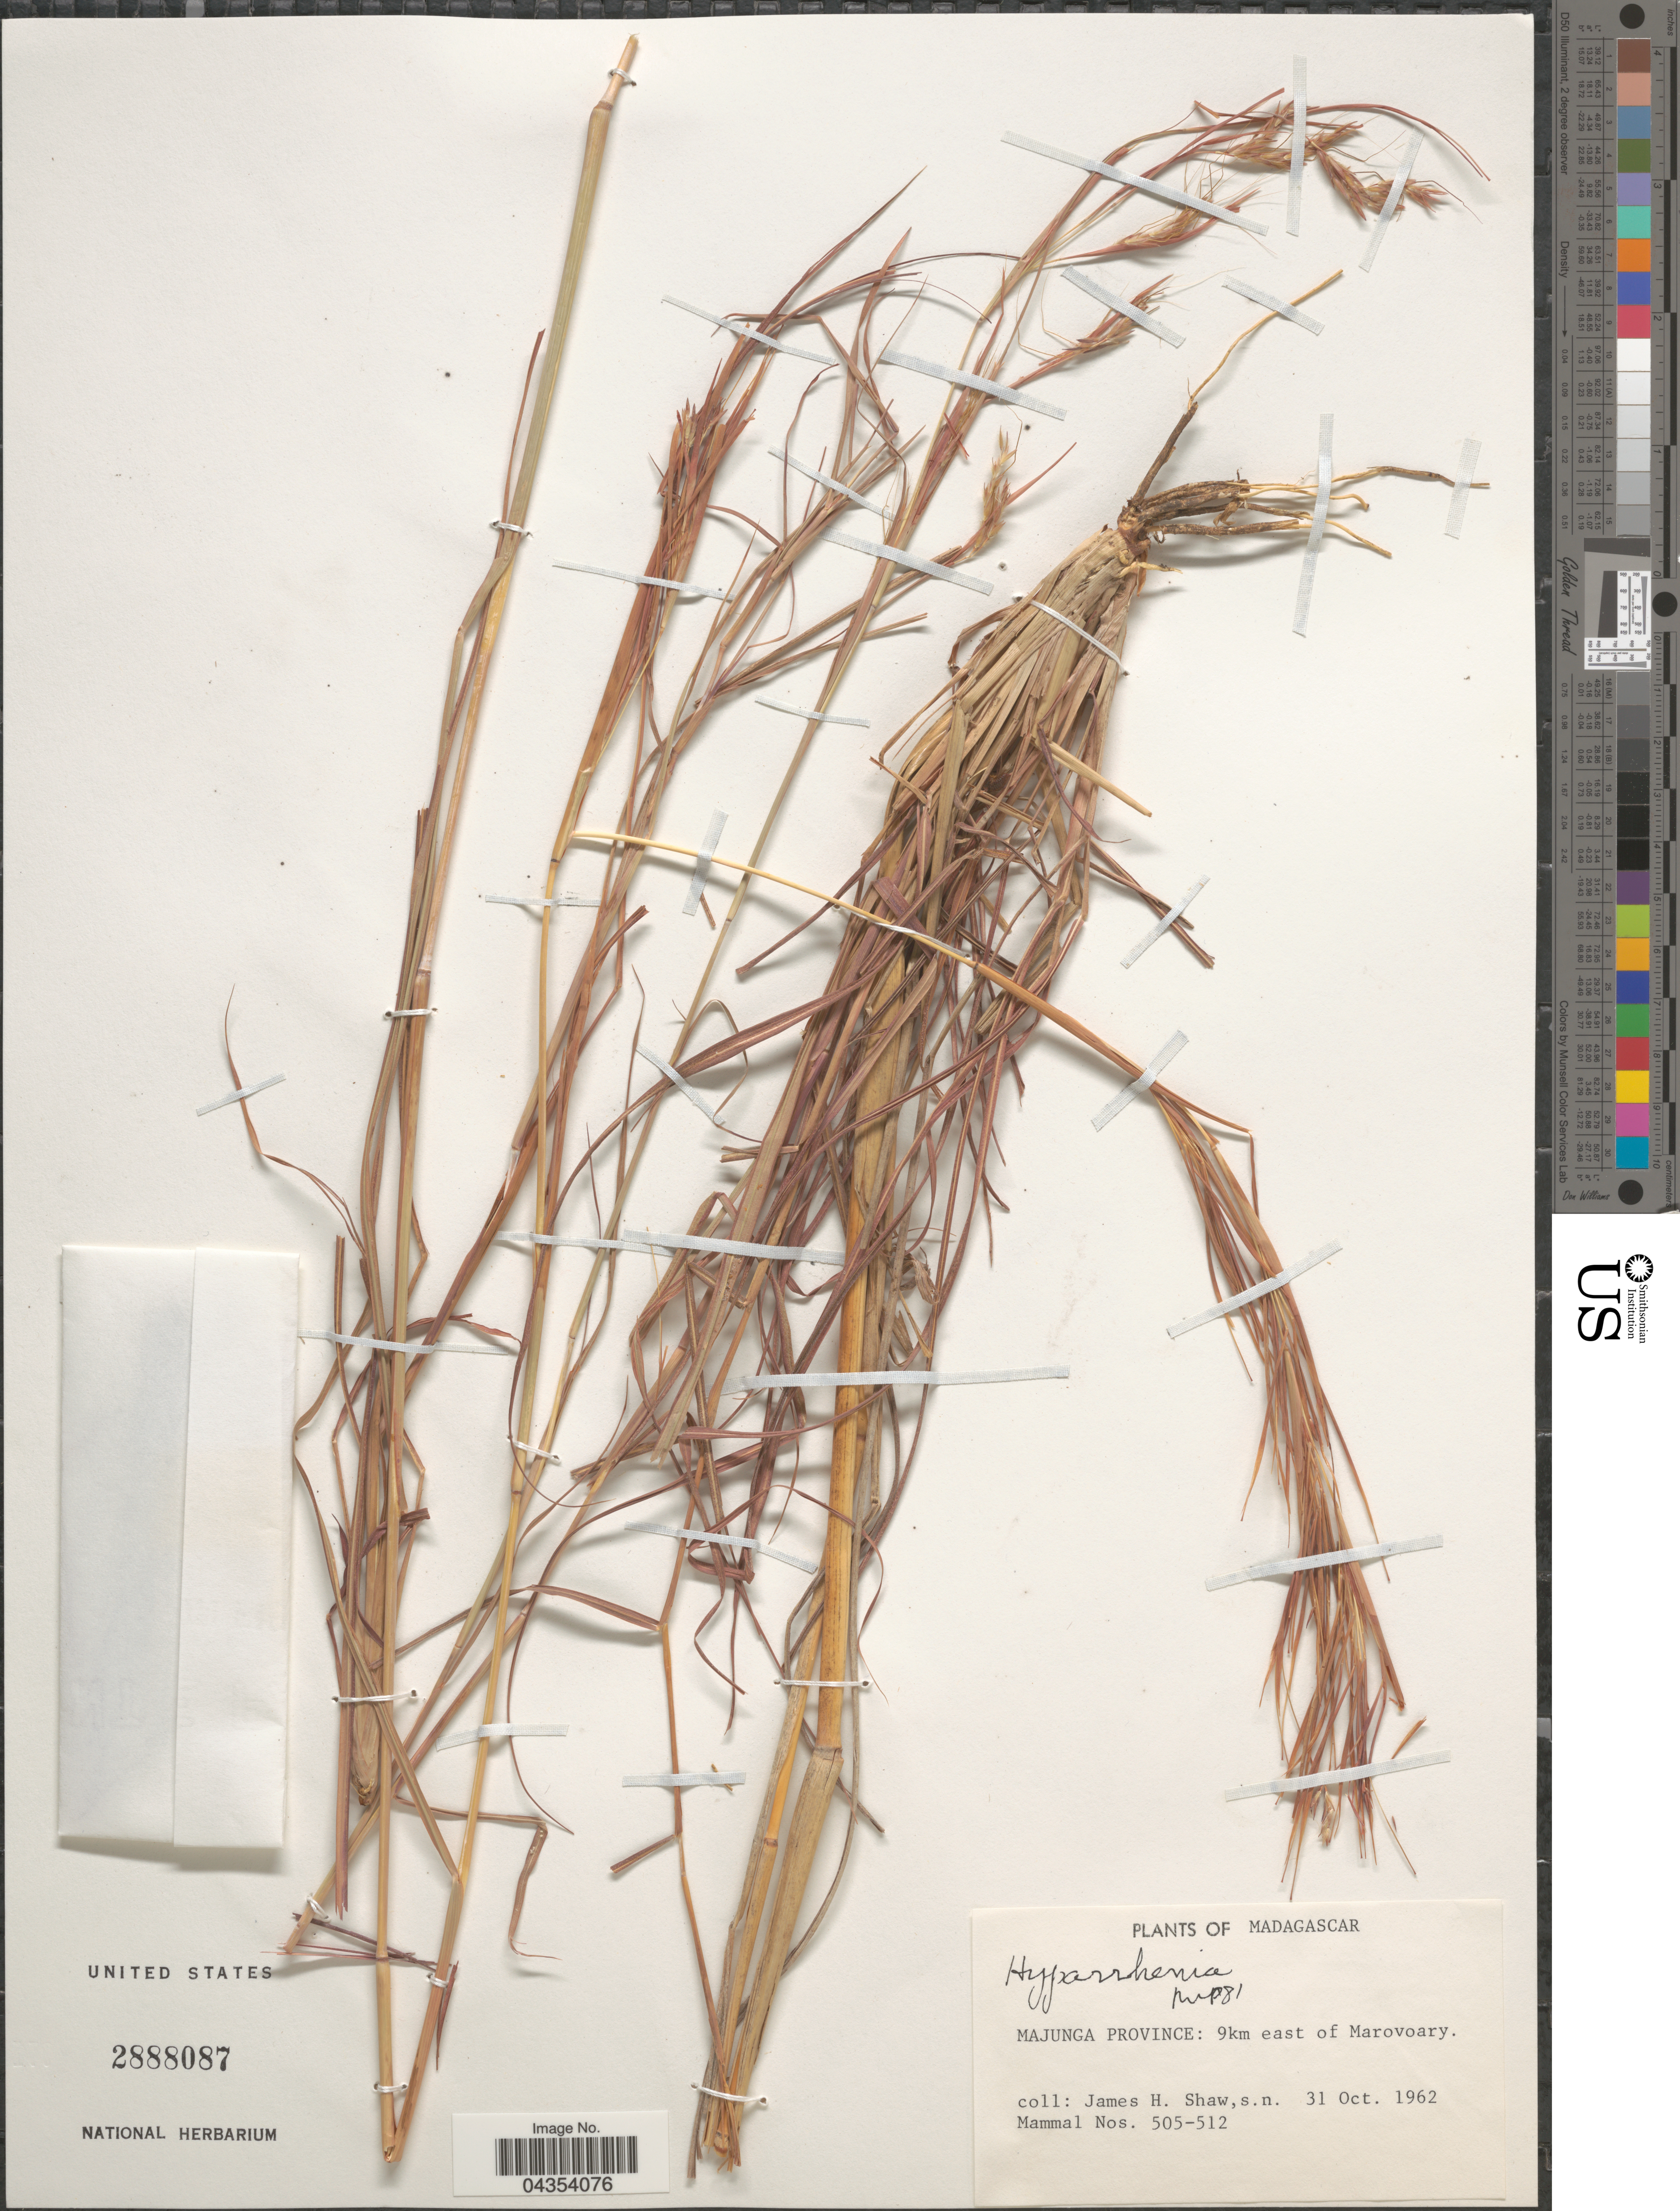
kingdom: Plantae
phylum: Tracheophyta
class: Liliopsida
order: Poales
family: Poaceae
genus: Hyparrhenia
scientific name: Hyparrhenia sp.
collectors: J. H. Shaw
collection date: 1962-10-31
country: Madagascar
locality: Majunga Province: 9km east of Marovoary.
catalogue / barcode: US 2888087